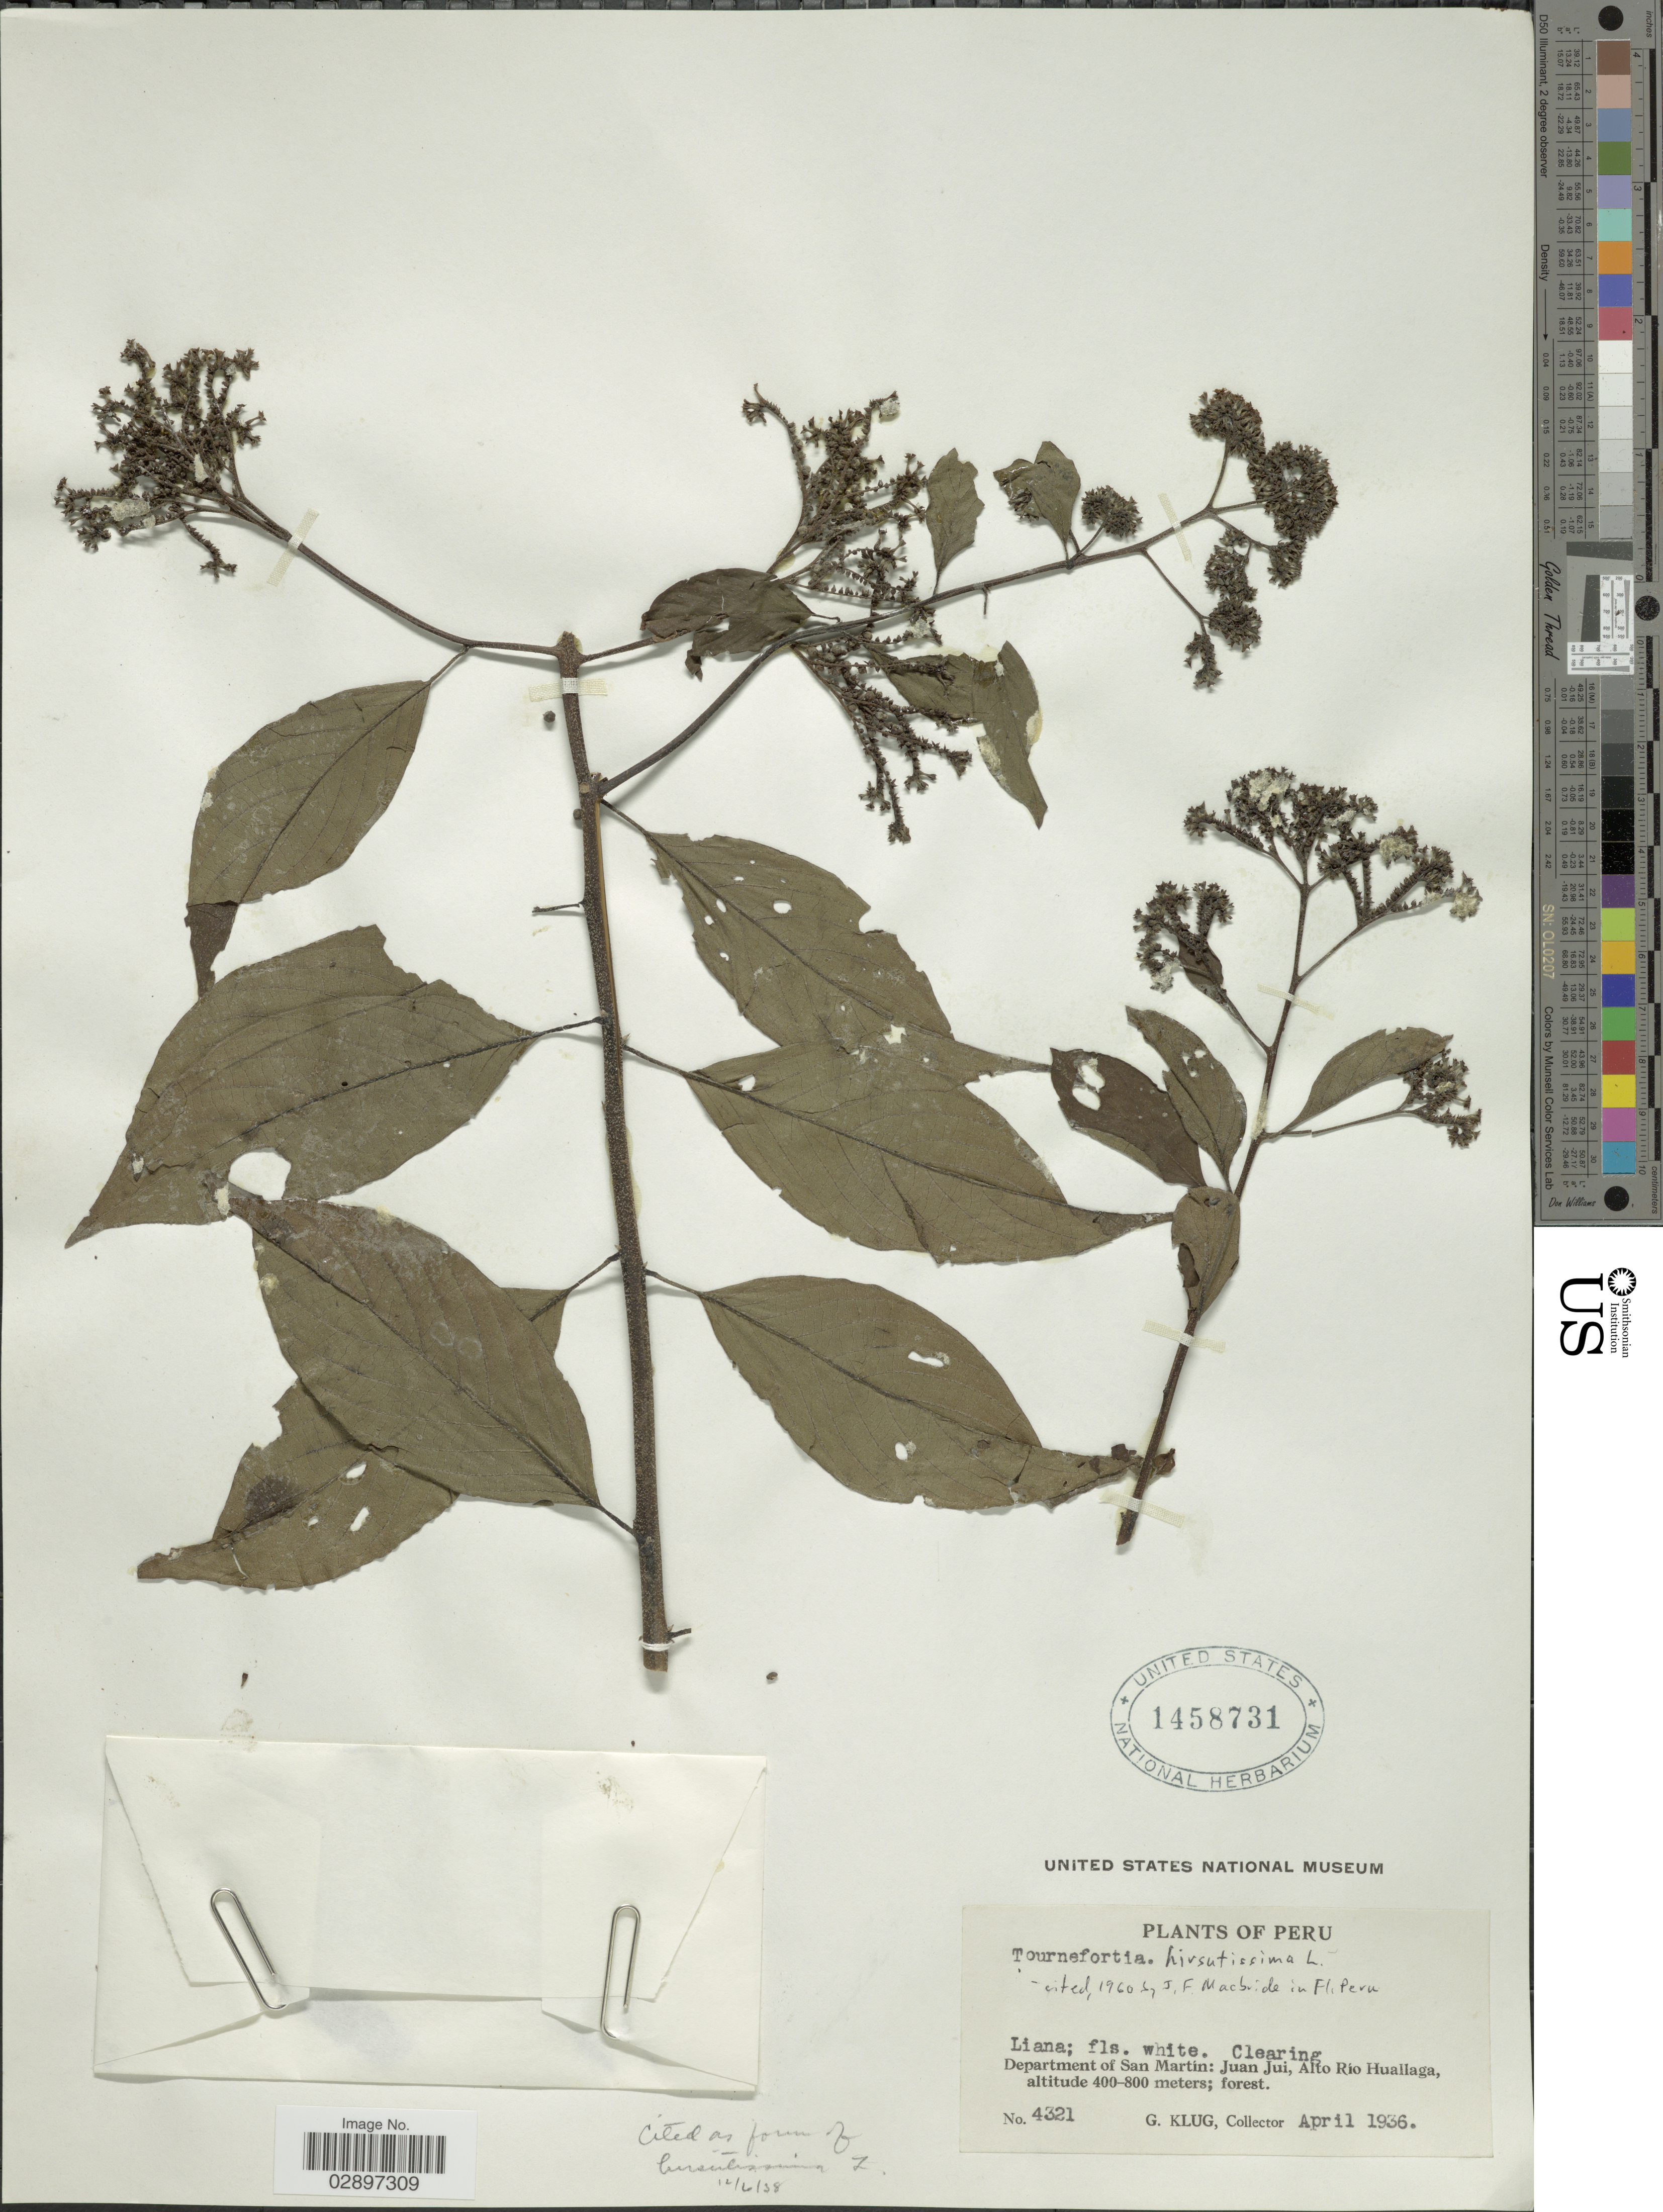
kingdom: Plantae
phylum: Tracheophyta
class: Magnoliopsida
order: Boraginales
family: Heliotropiaceae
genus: Tournefortia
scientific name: Tournefortia hirsutissima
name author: L.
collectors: G. Klug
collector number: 4321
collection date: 1936-04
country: Peru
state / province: San Martín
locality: Department of San Martin:Juan Jui, Alto Río Huallaga.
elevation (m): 400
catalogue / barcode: US 1458731